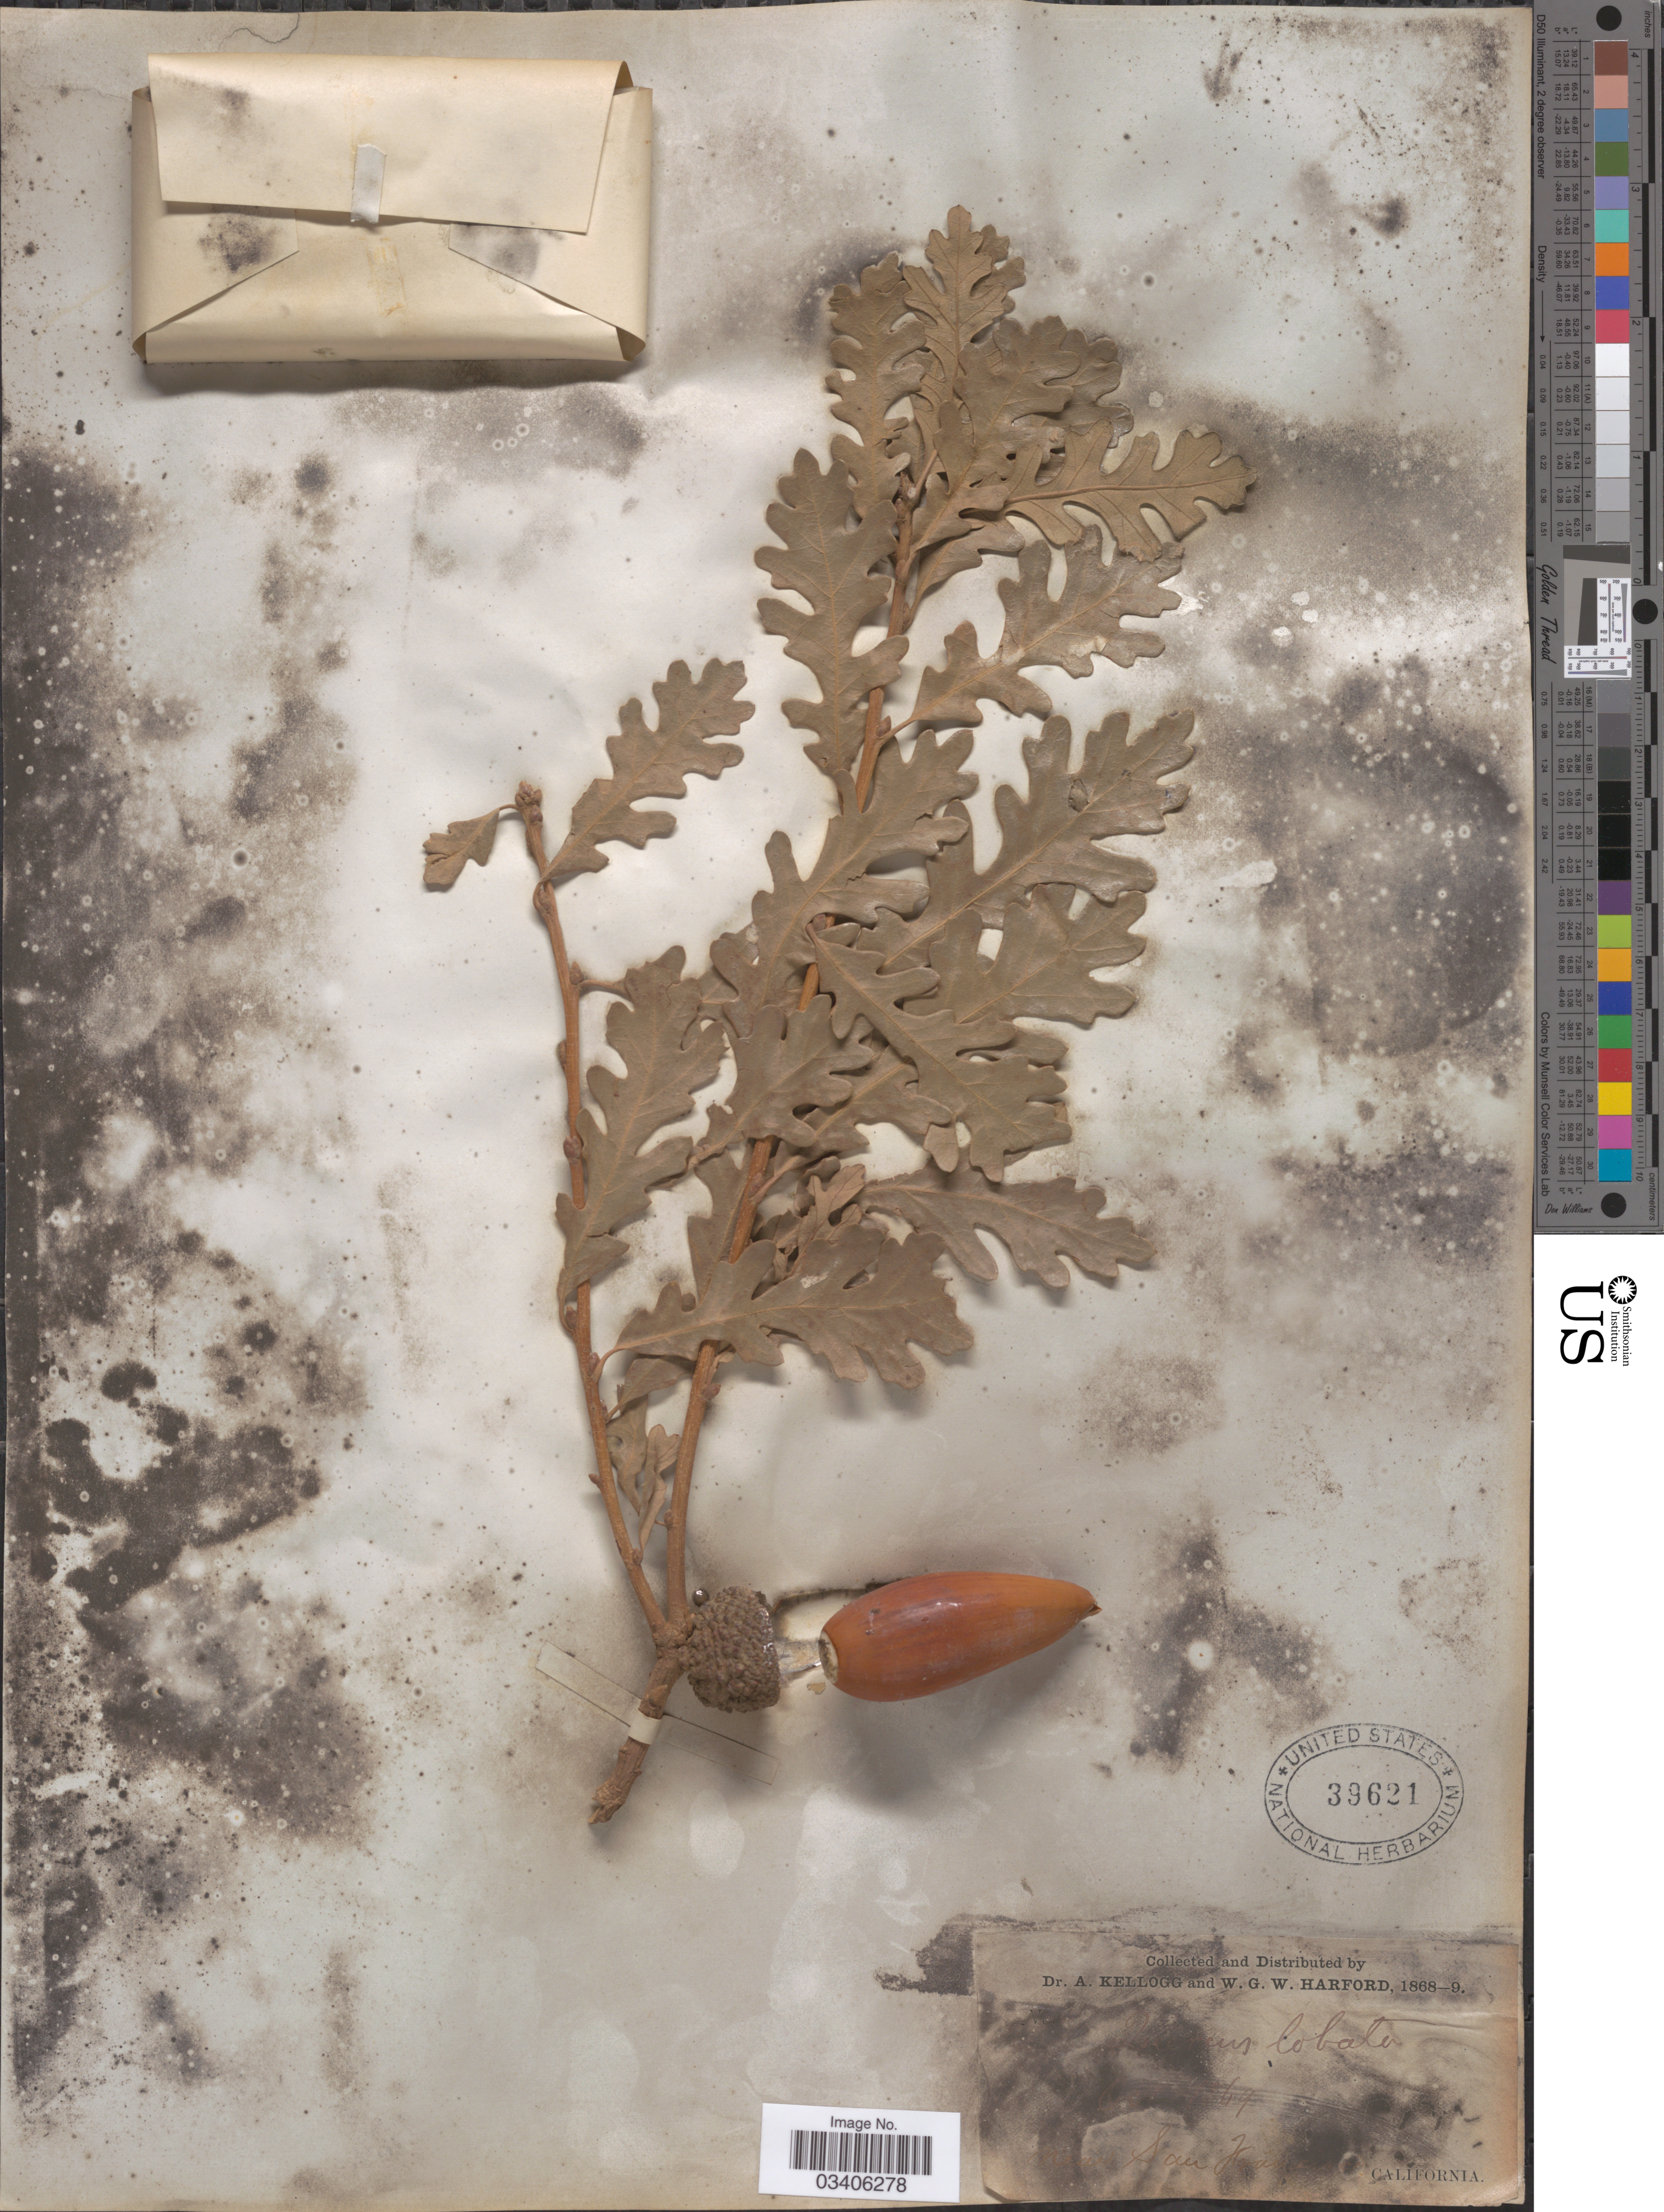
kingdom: Plantae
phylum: Tracheophyta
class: Magnoliopsida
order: Fagales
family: Fagaceae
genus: Quercus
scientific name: Quercus lobata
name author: Née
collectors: A. Kellogg & W. G. W. Harford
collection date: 1869-07-14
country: United States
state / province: California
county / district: San Francisco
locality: San Francisco.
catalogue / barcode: US 39621